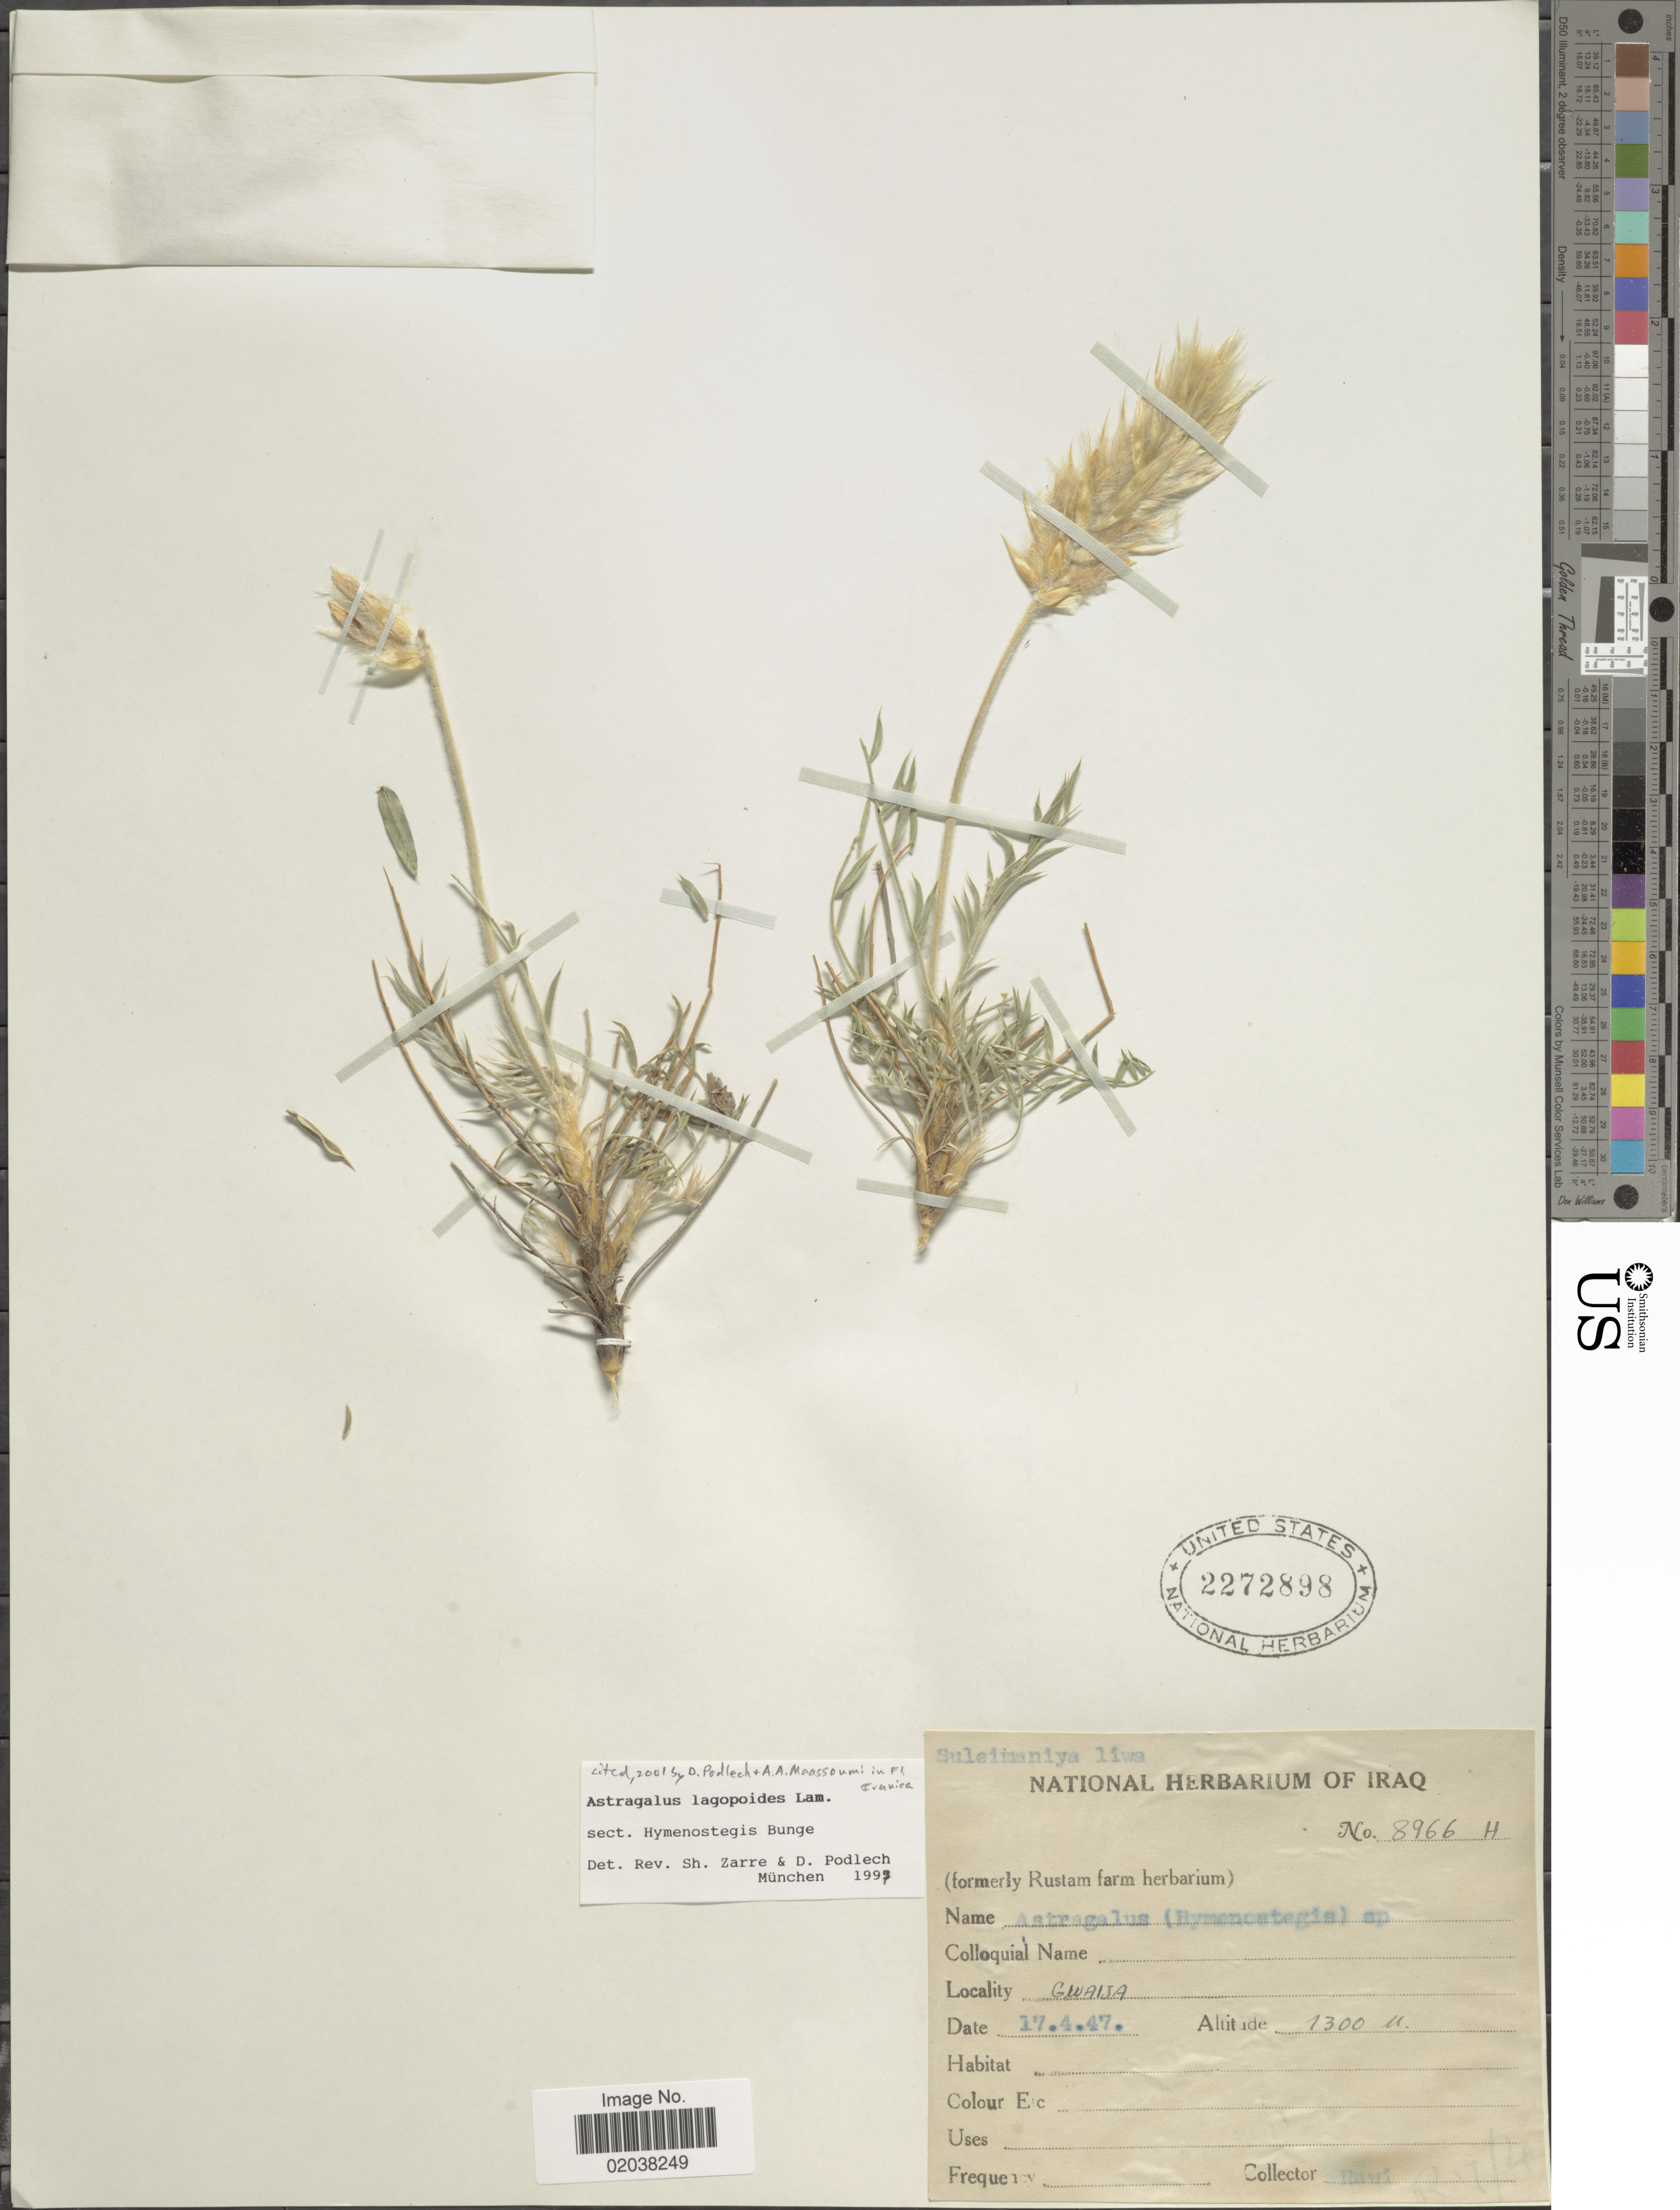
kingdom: Plantae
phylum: Tracheophyta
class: Magnoliopsida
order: Fabales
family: Fabaceae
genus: Astragalus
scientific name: Astragalus lagopoides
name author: Lam.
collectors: -. Rawi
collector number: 8966H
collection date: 1947-04-17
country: Iraq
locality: Suleimaniya. Liwa, Gwaija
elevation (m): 1300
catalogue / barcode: US 2272898